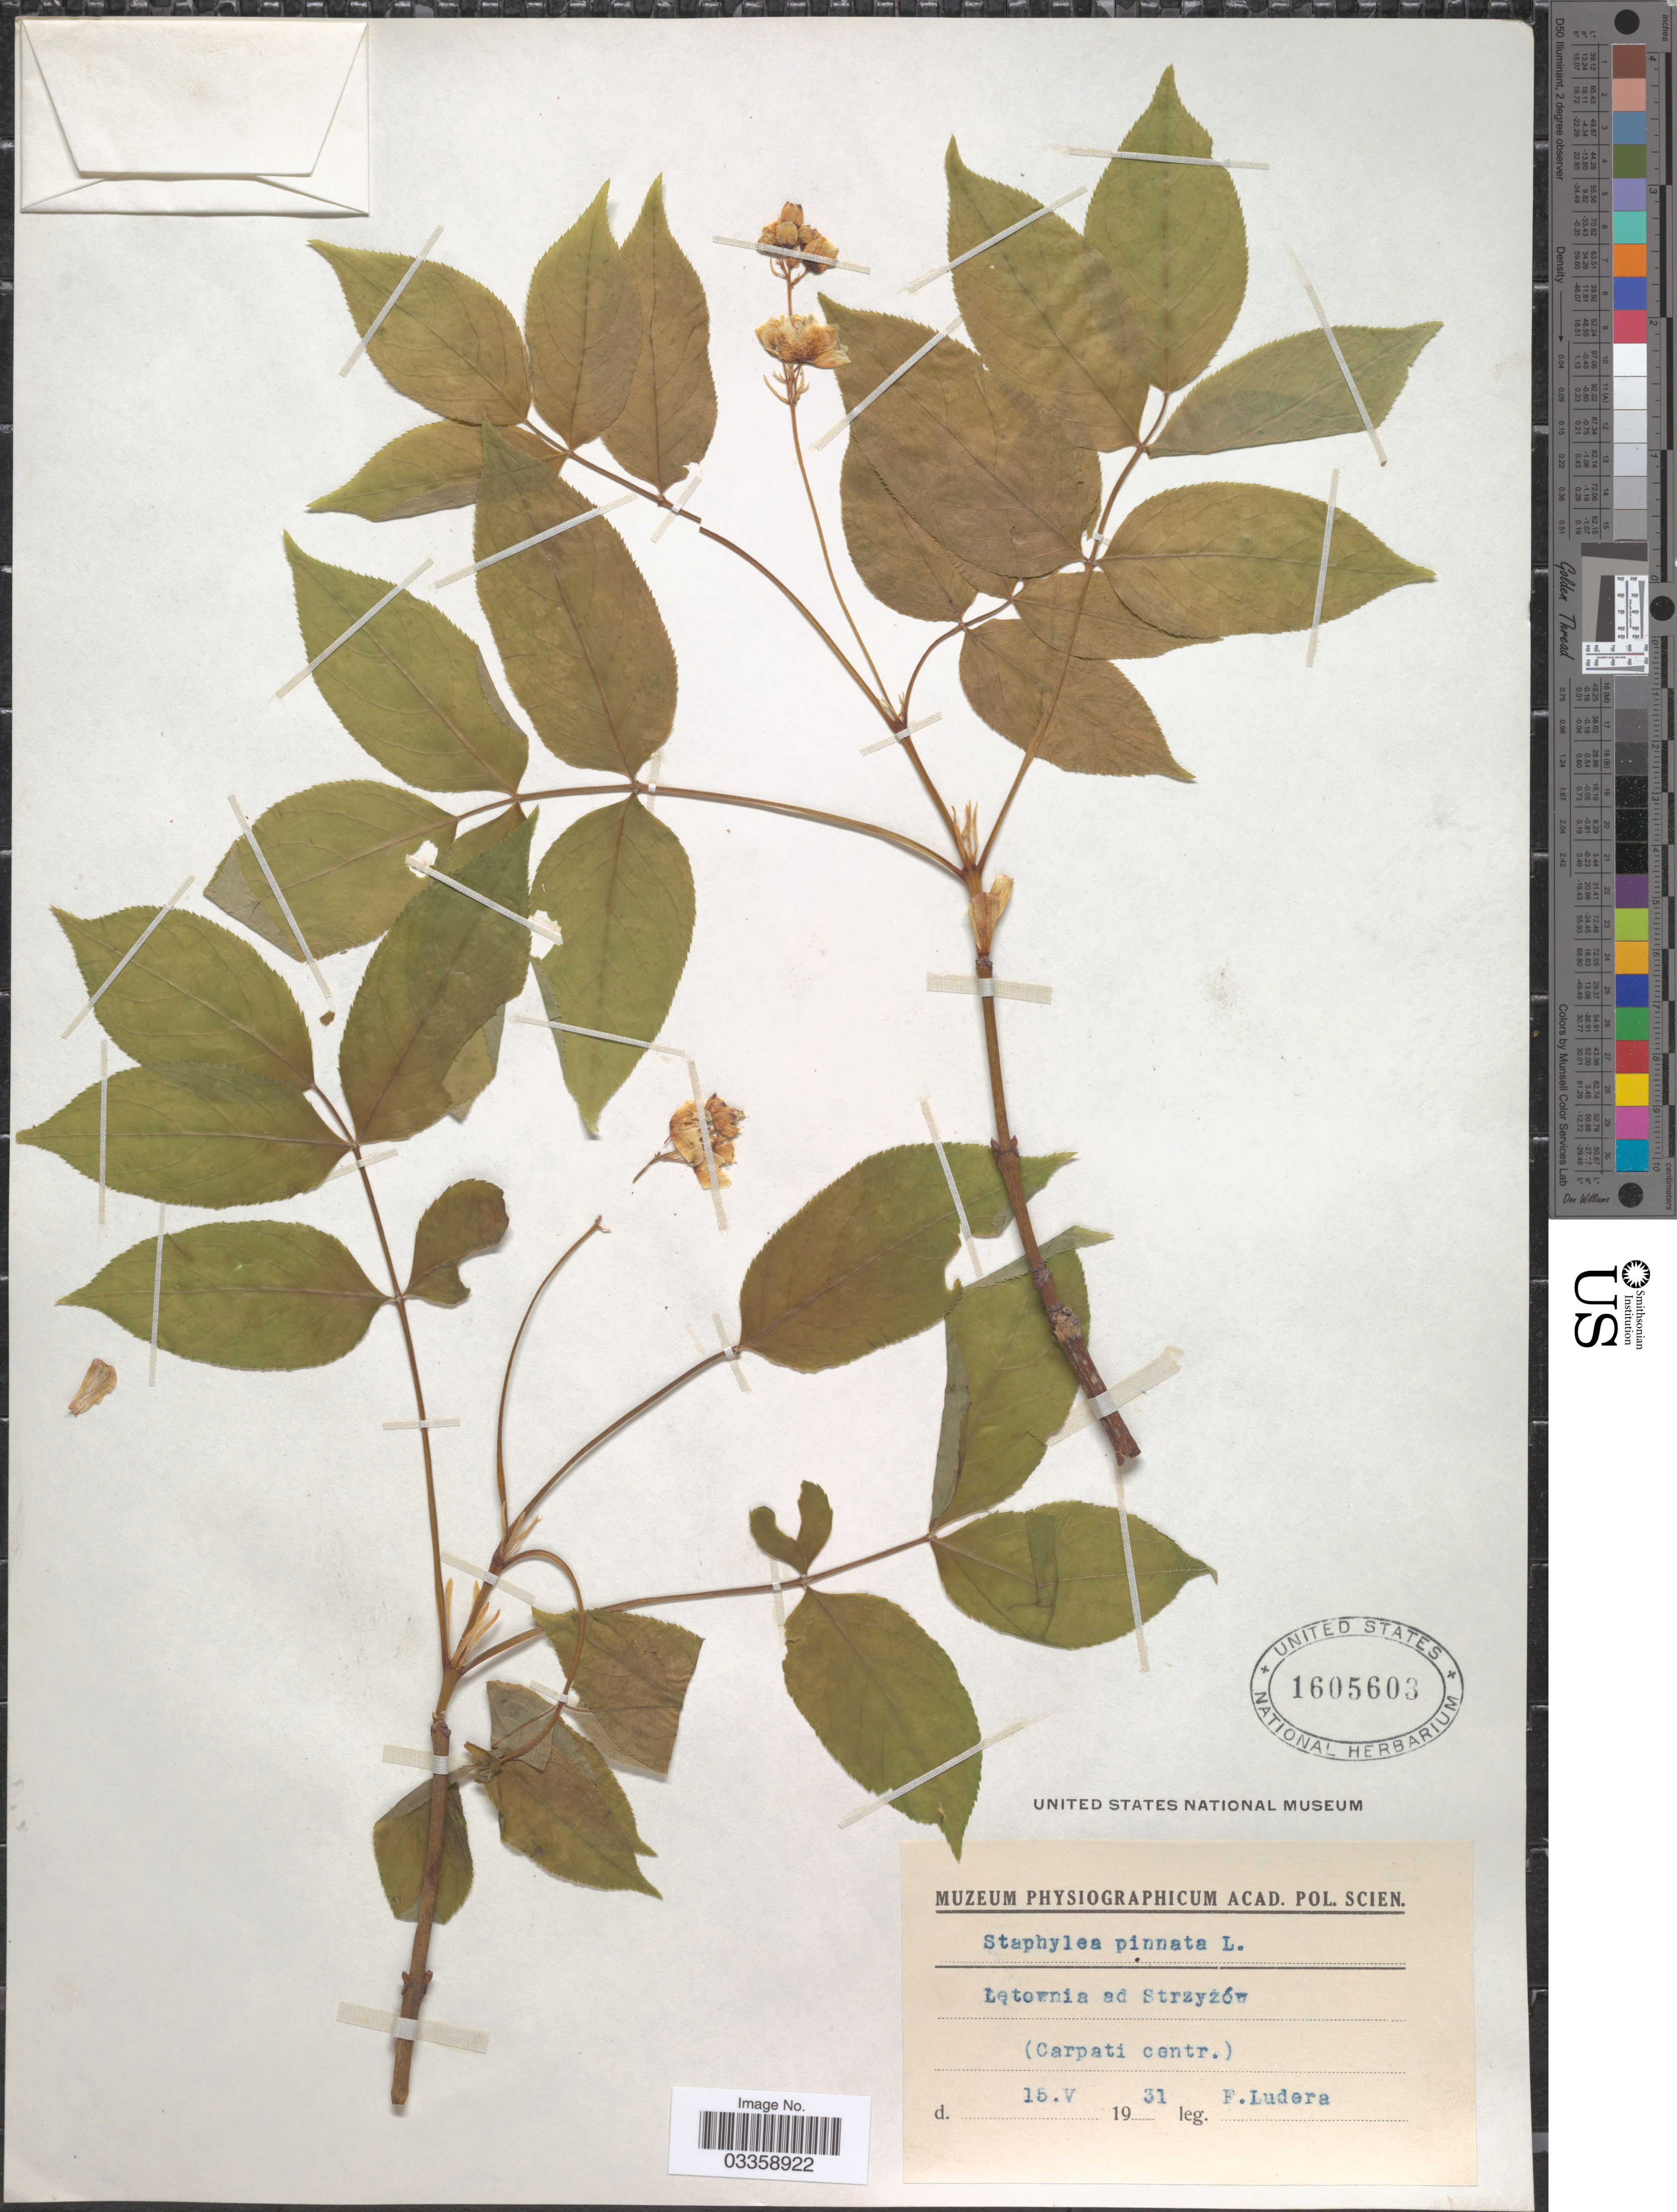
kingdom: Plantae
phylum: Tracheophyta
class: Magnoliopsida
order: Crossosomatales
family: Staphyleaceae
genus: Staphylea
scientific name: Staphylea pinnata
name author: L.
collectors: F. Ludera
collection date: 1931-05-15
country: Latvia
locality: Leţownia ad Srtzyzów. (Carpati centr.).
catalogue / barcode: US 1605603